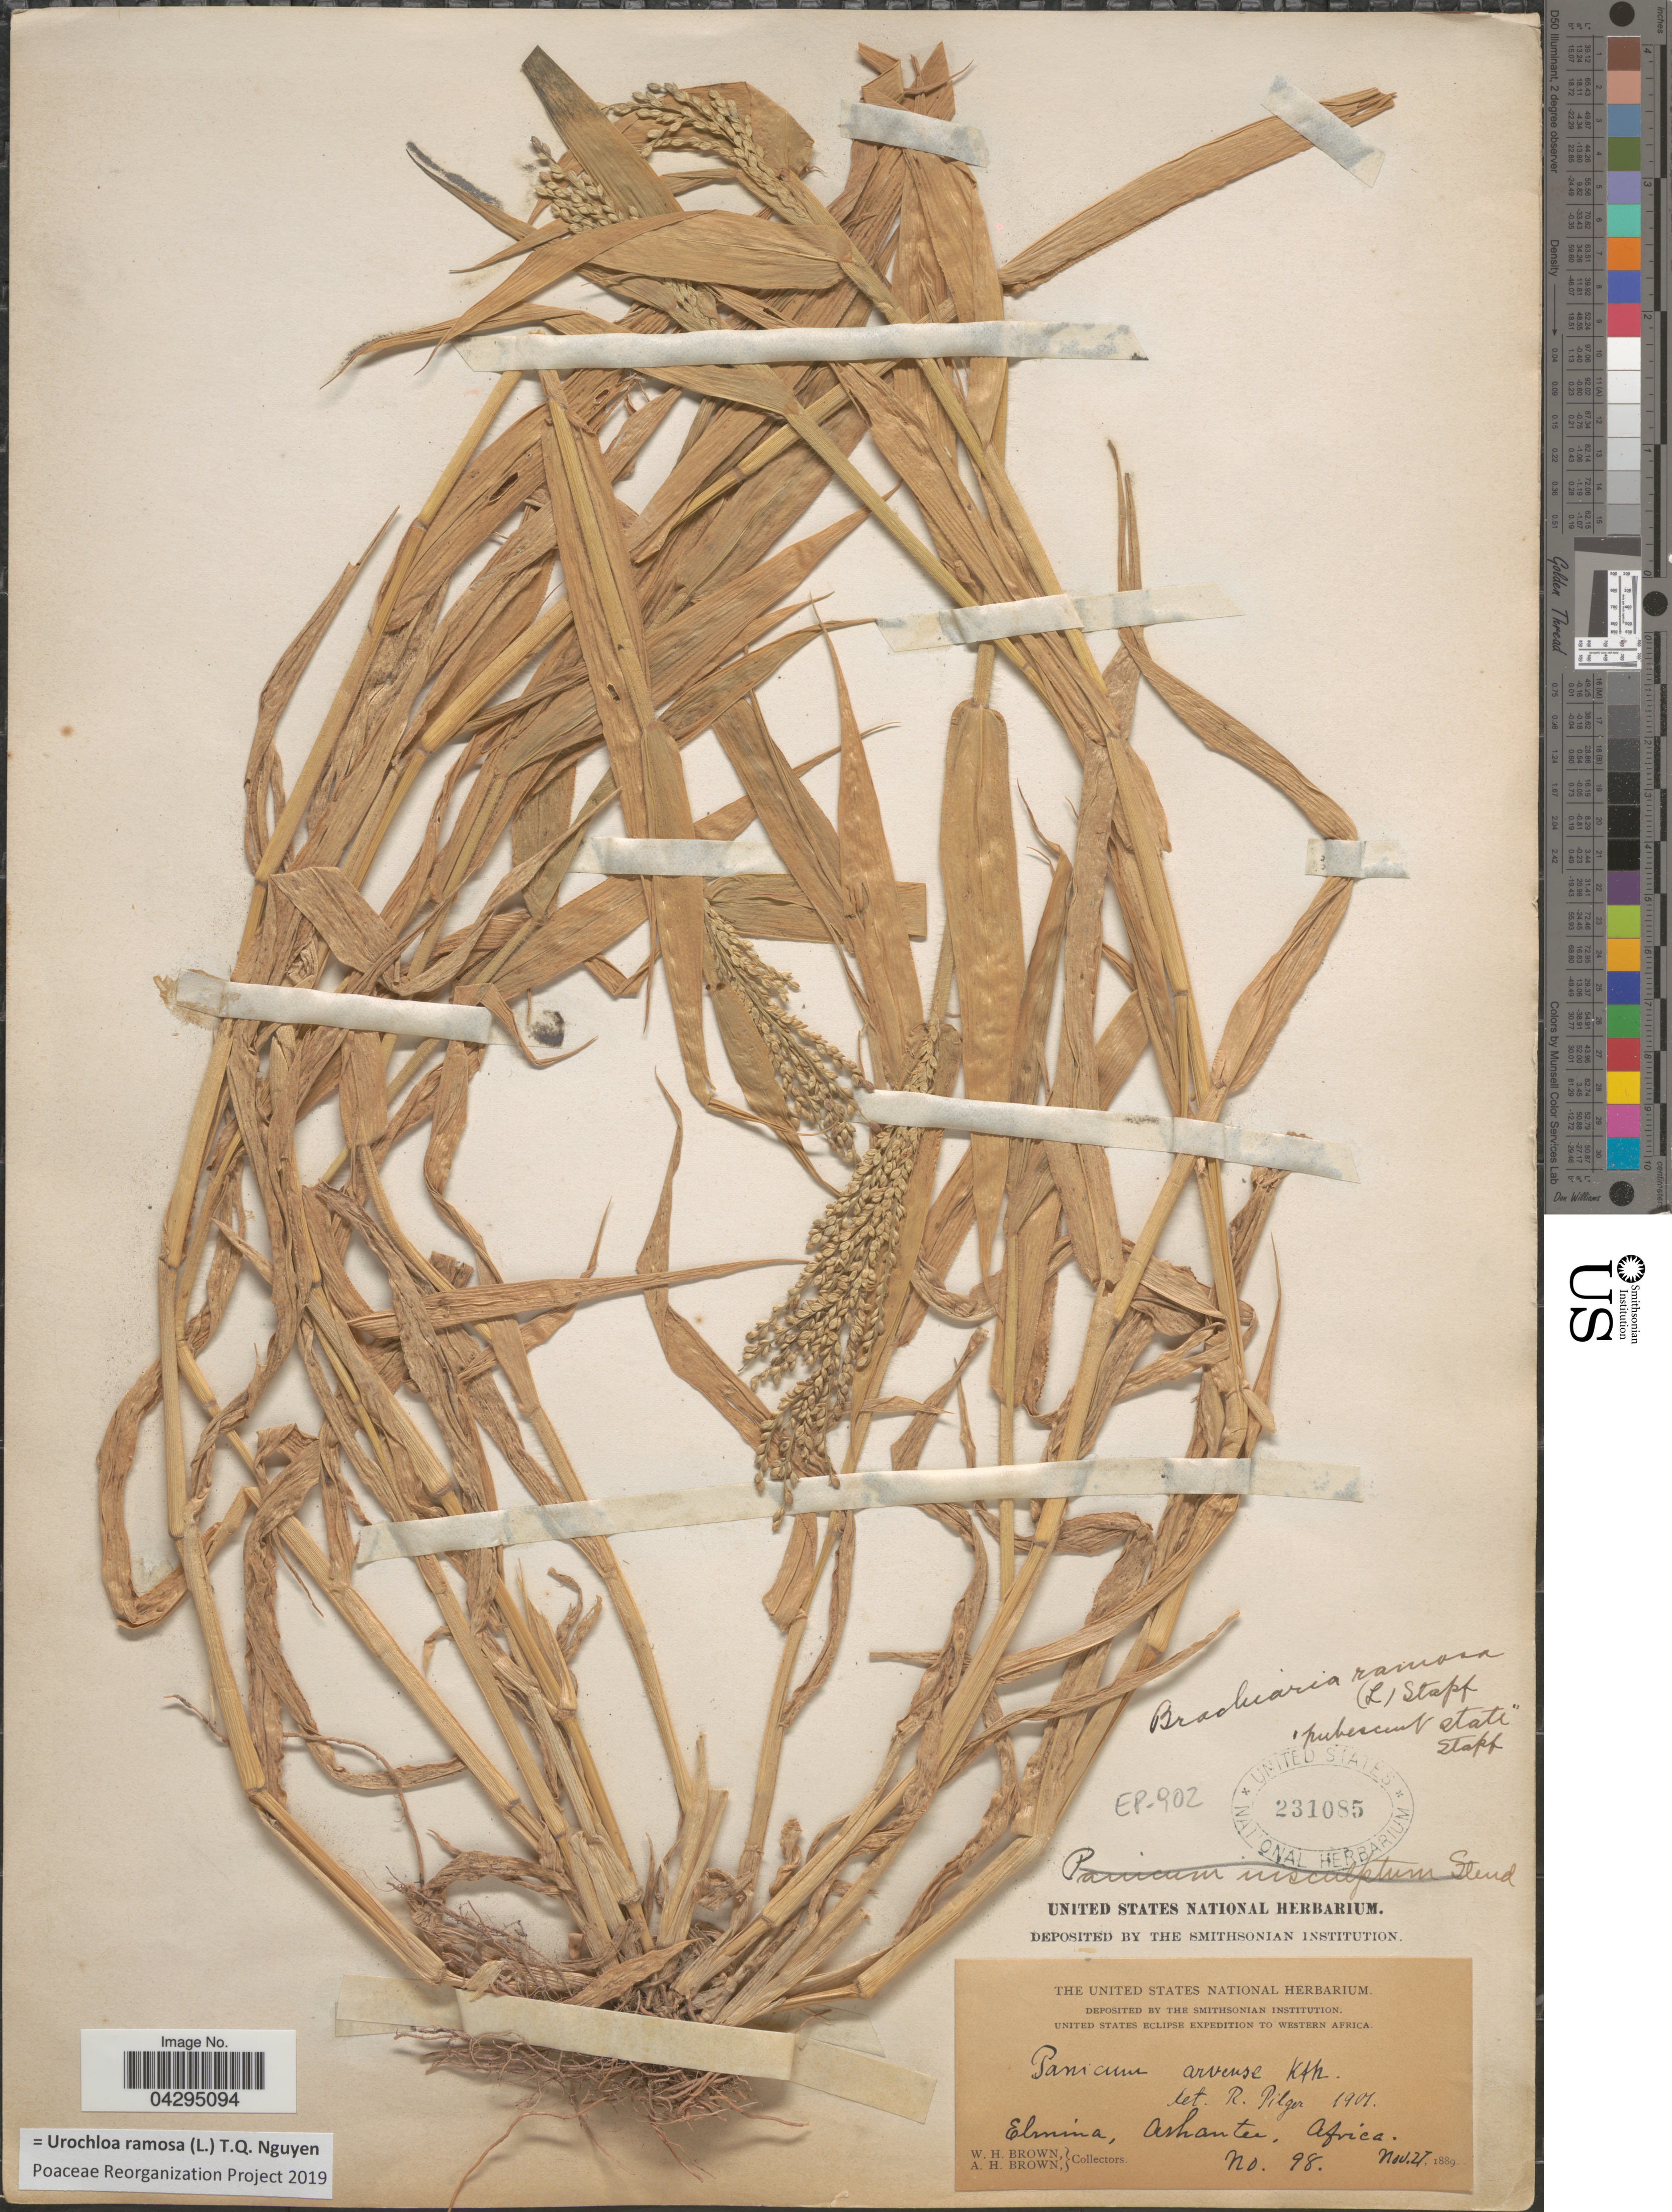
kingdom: Plantae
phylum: Tracheophyta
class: Liliopsida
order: Poales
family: Poaceae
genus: Urochloa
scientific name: Urochloa ramosa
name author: T.Q. Nguyen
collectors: W. H. Brown & A. H. Brown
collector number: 98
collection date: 1889-11-27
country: Ghana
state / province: Ashanti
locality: United States Eclipse Expedition to Western Africa. Elmina, Ashantee.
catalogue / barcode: US 231085